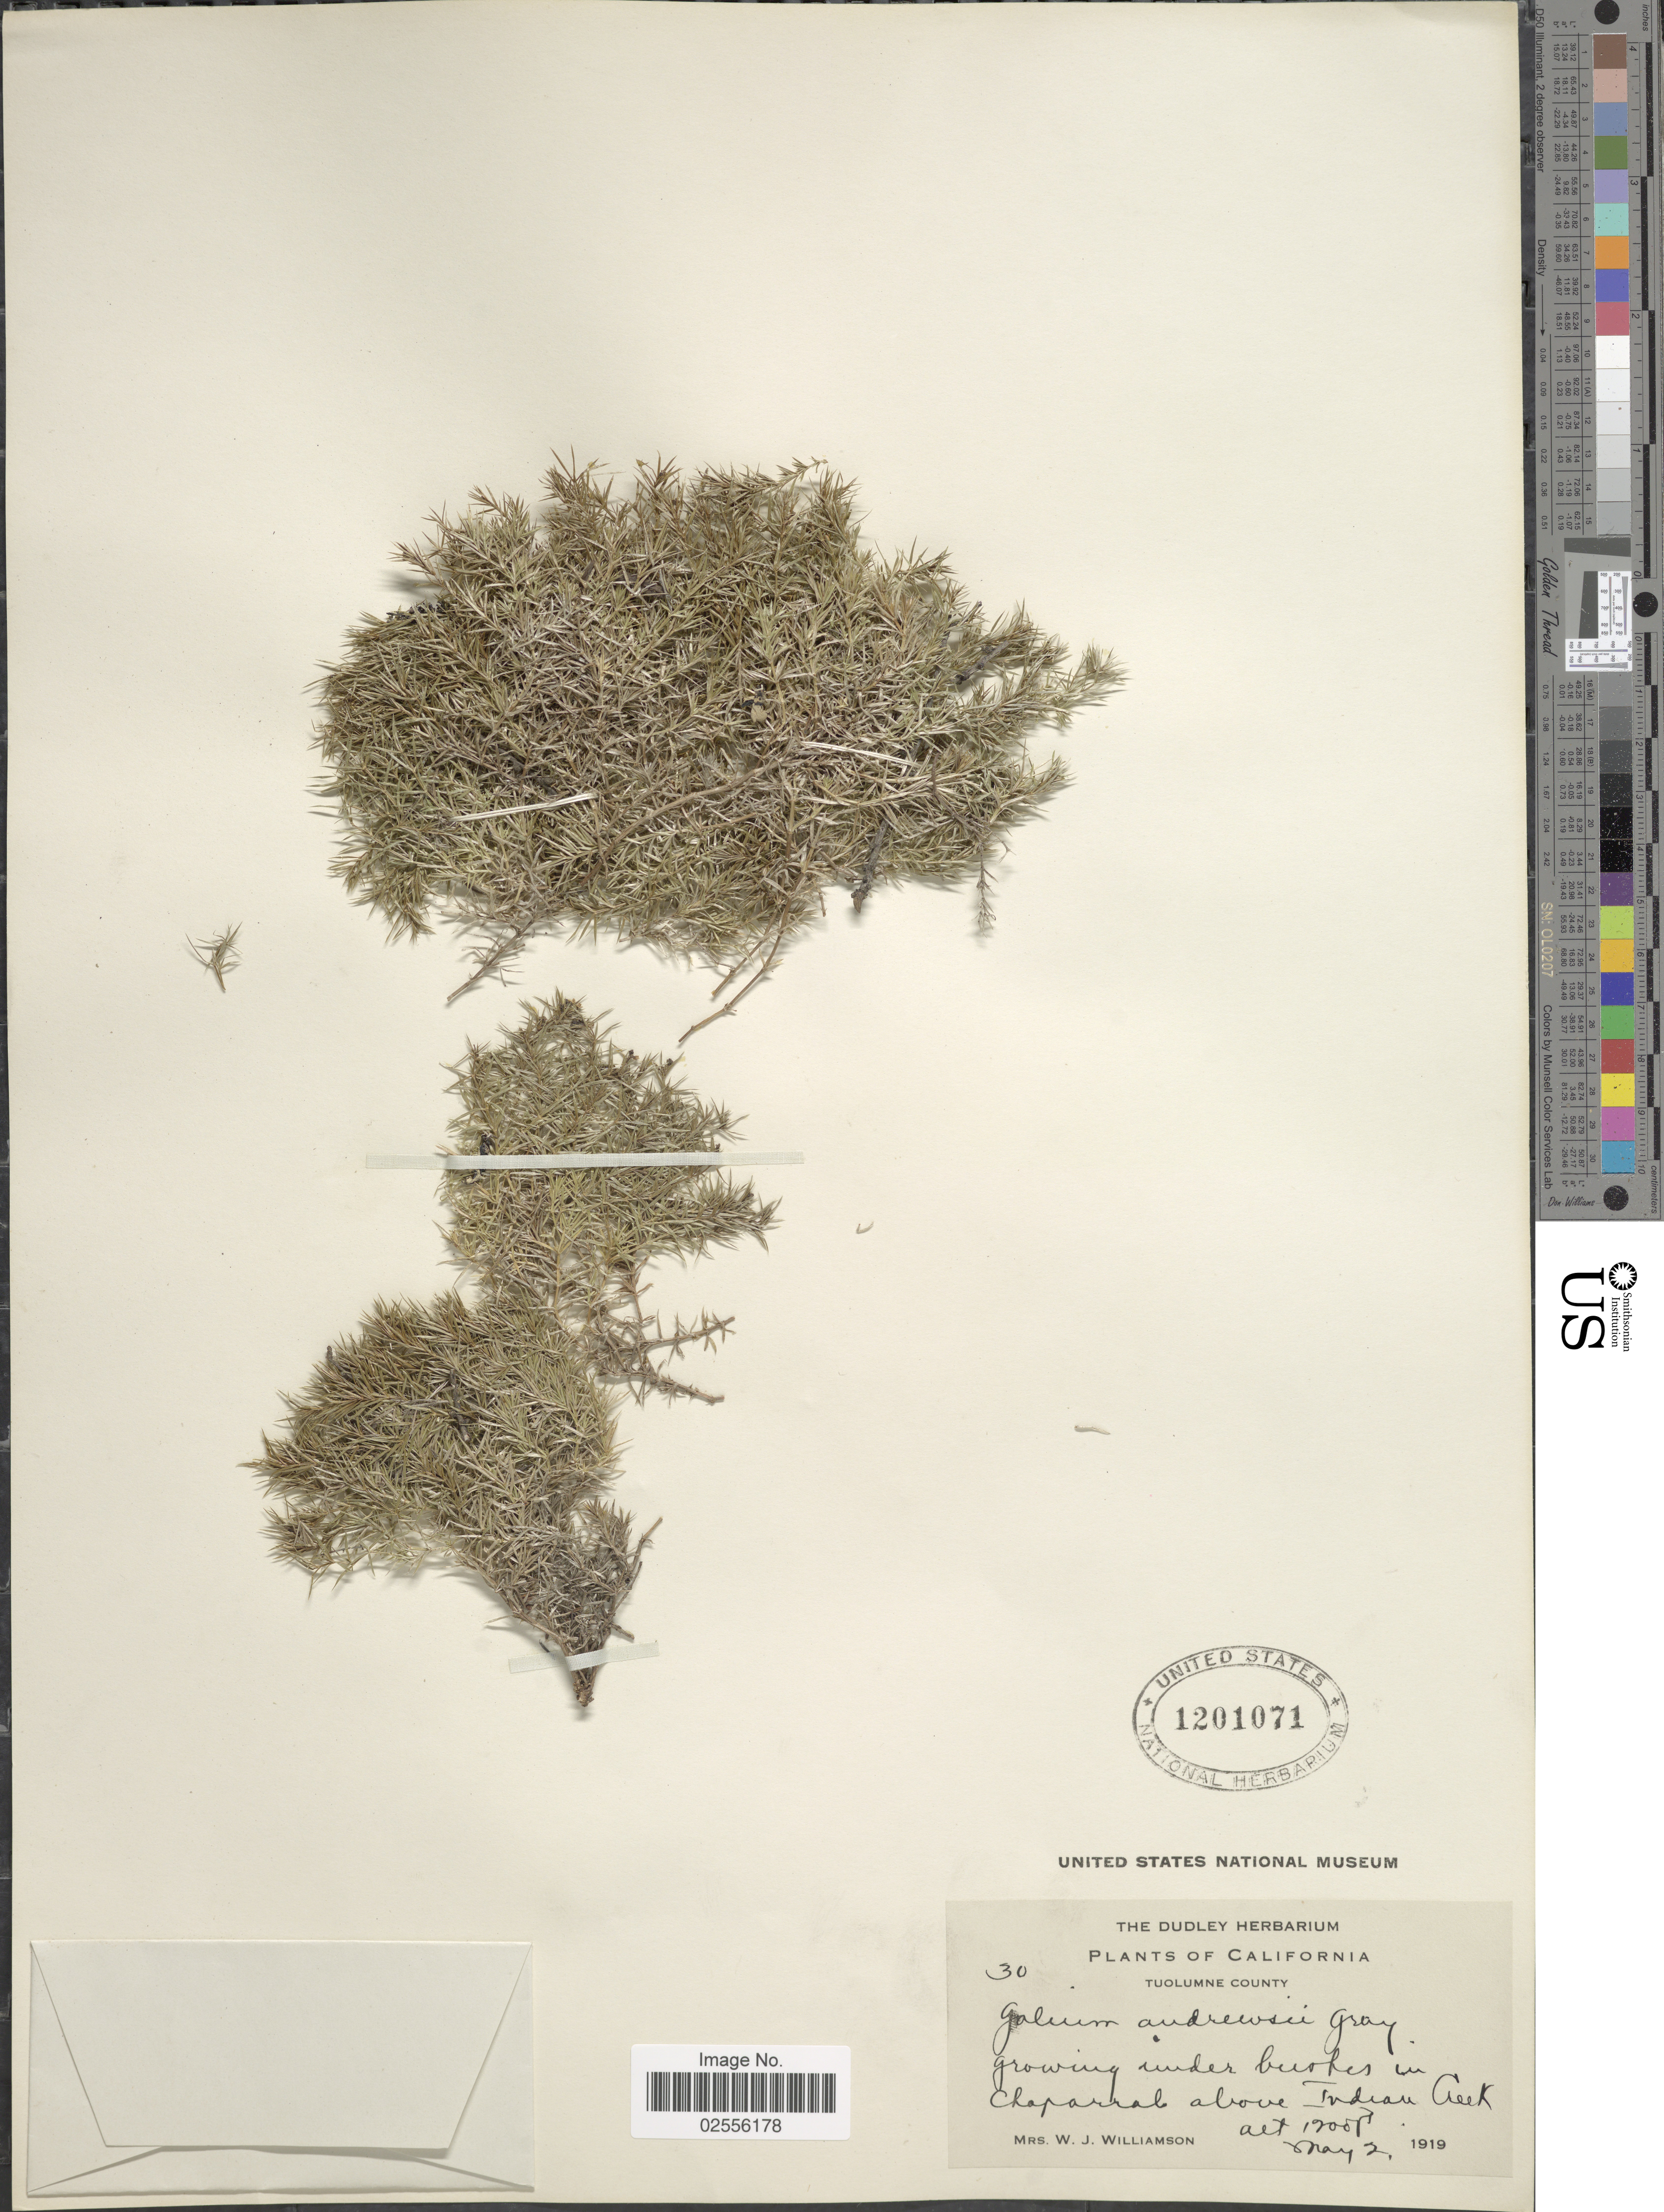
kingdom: Plantae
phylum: Tracheophyta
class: Magnoliopsida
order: Gentianales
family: Rubiaceae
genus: Galium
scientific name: Galium andrewsii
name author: A. Gray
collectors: W. Williamson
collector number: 30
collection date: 1919-05-02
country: United States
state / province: California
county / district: Tuolumne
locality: Tuolumne County, under bushes in chapparal above Indian Creek.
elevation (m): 366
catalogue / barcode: US 1201071